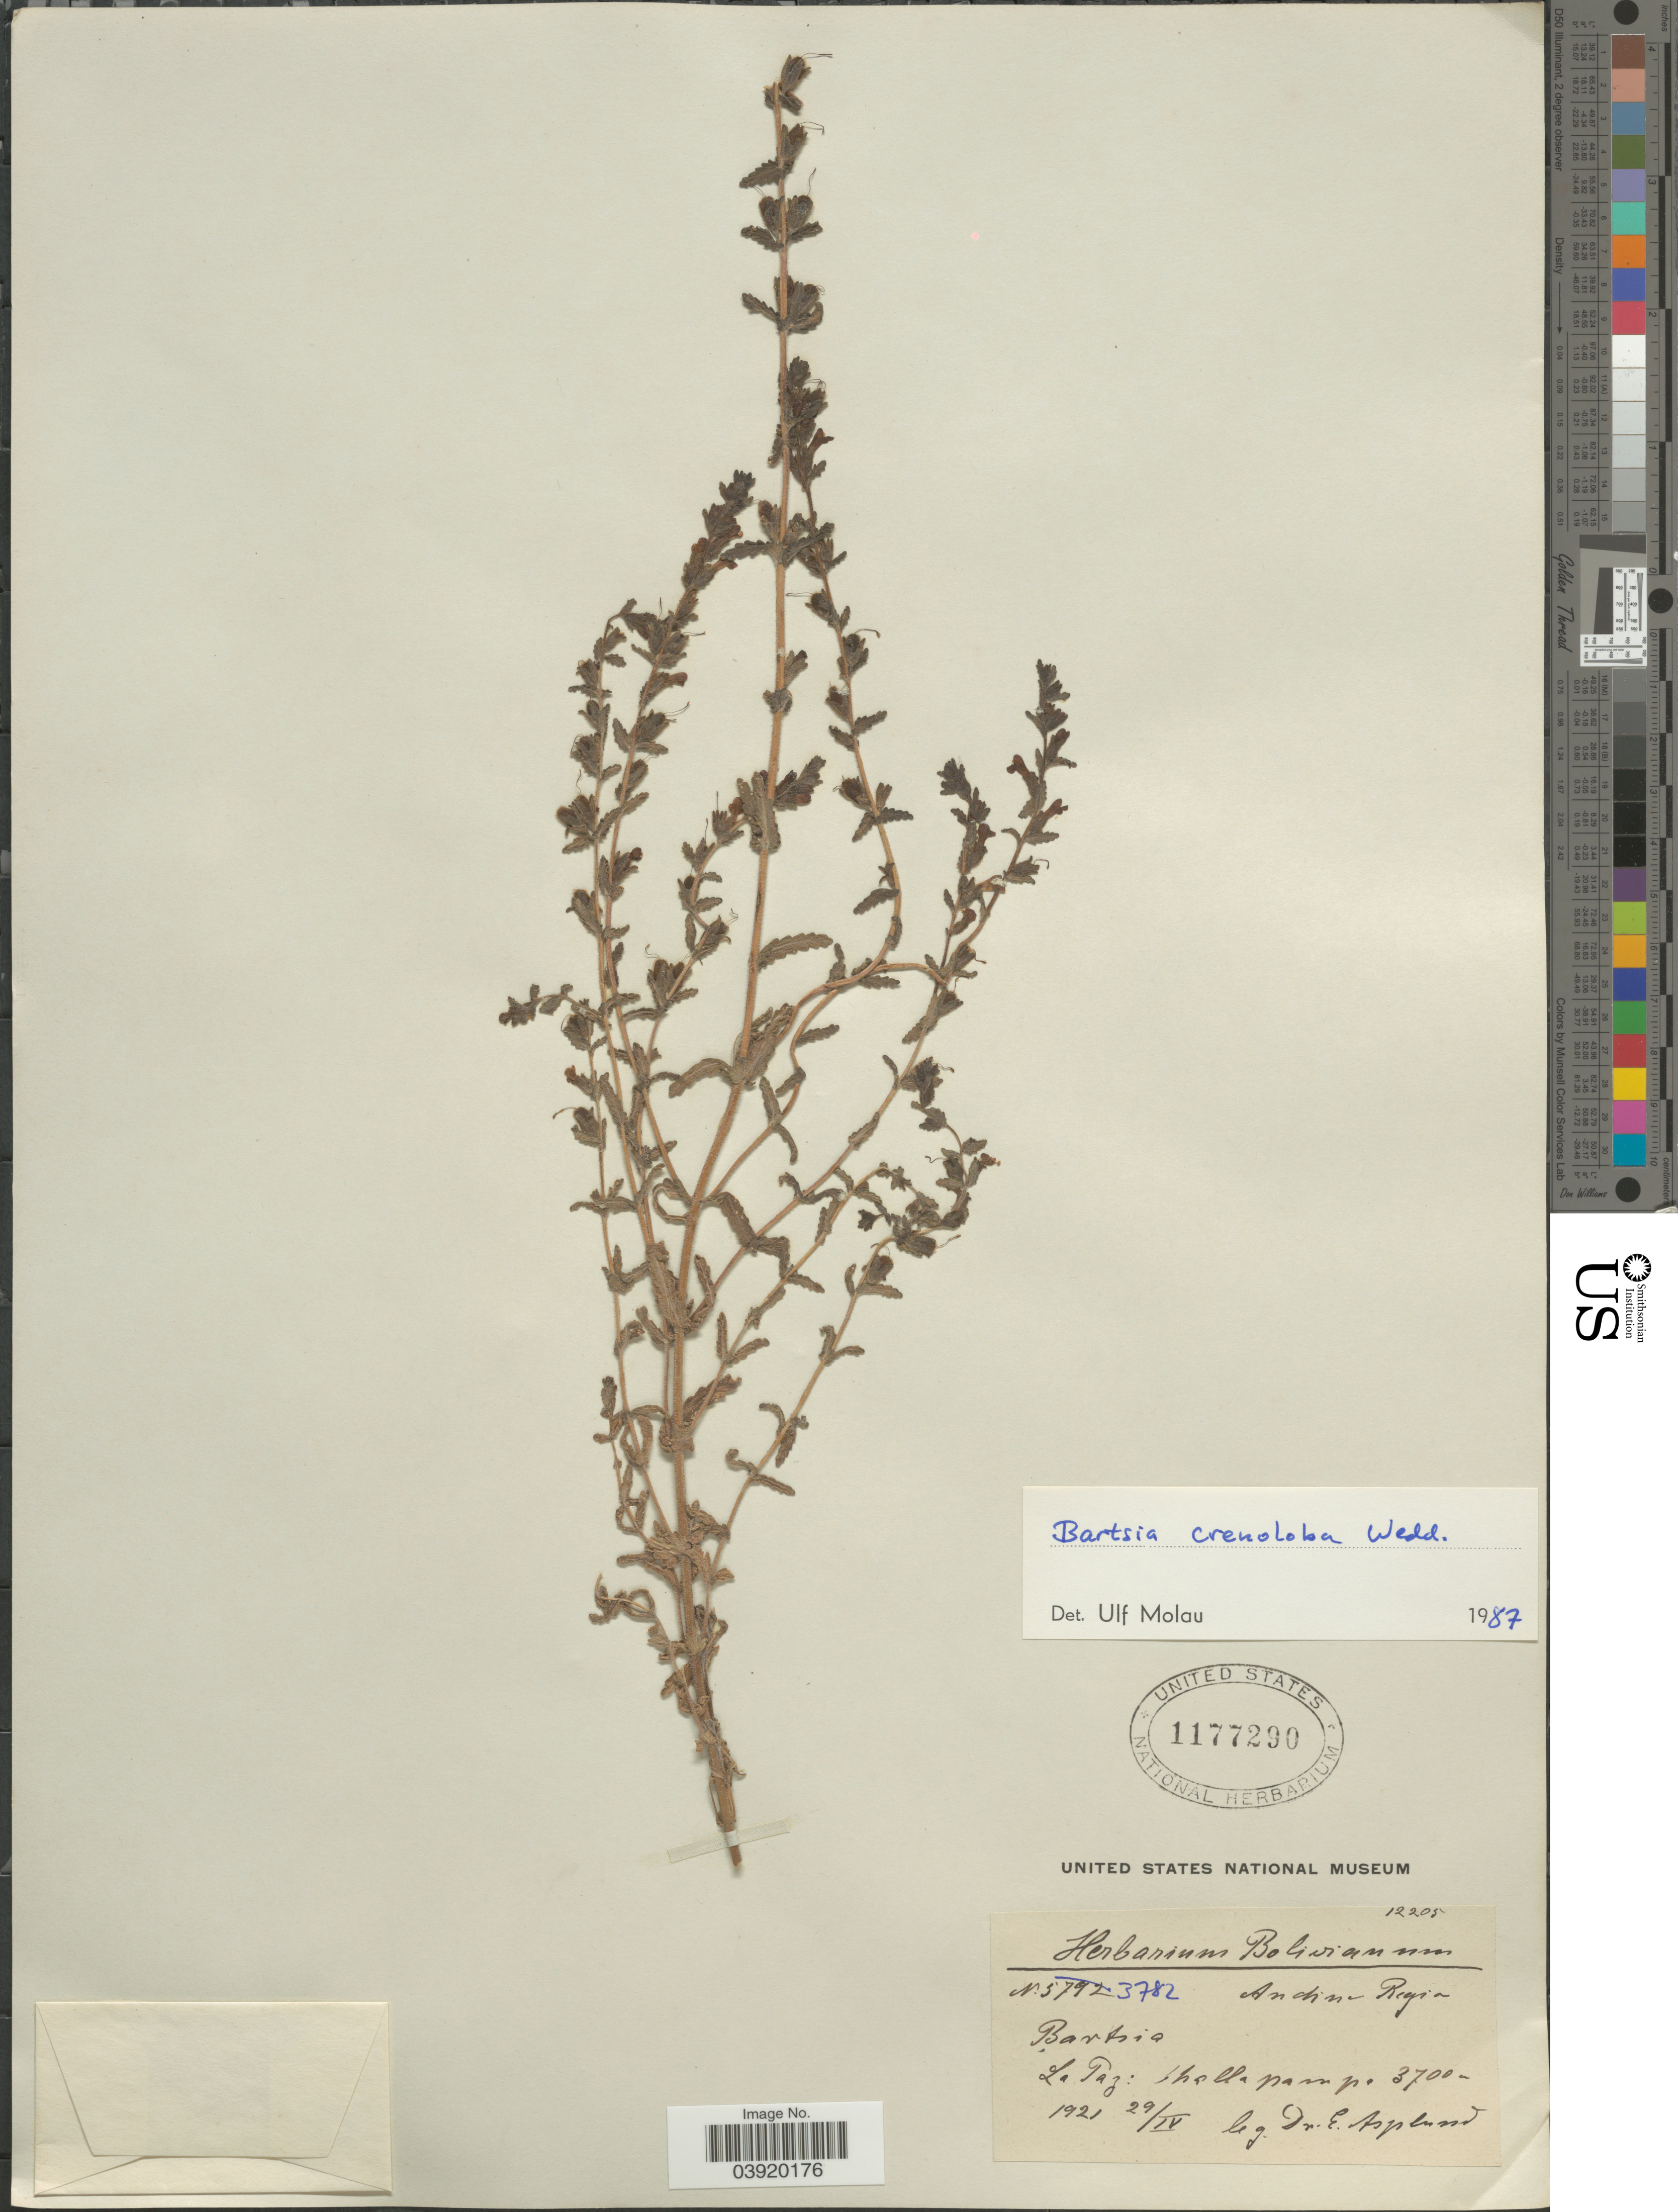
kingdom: Plantae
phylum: Tracheophyta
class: Magnoliopsida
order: Lamiales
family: Orobanchaceae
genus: Bartsia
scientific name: Bartsia crenoloba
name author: Wedd.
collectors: E. Asplund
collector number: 3782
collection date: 1921-04-29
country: Bolivia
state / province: La Paz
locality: Andina Region. Challapampa.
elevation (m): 3700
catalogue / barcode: US 1177290